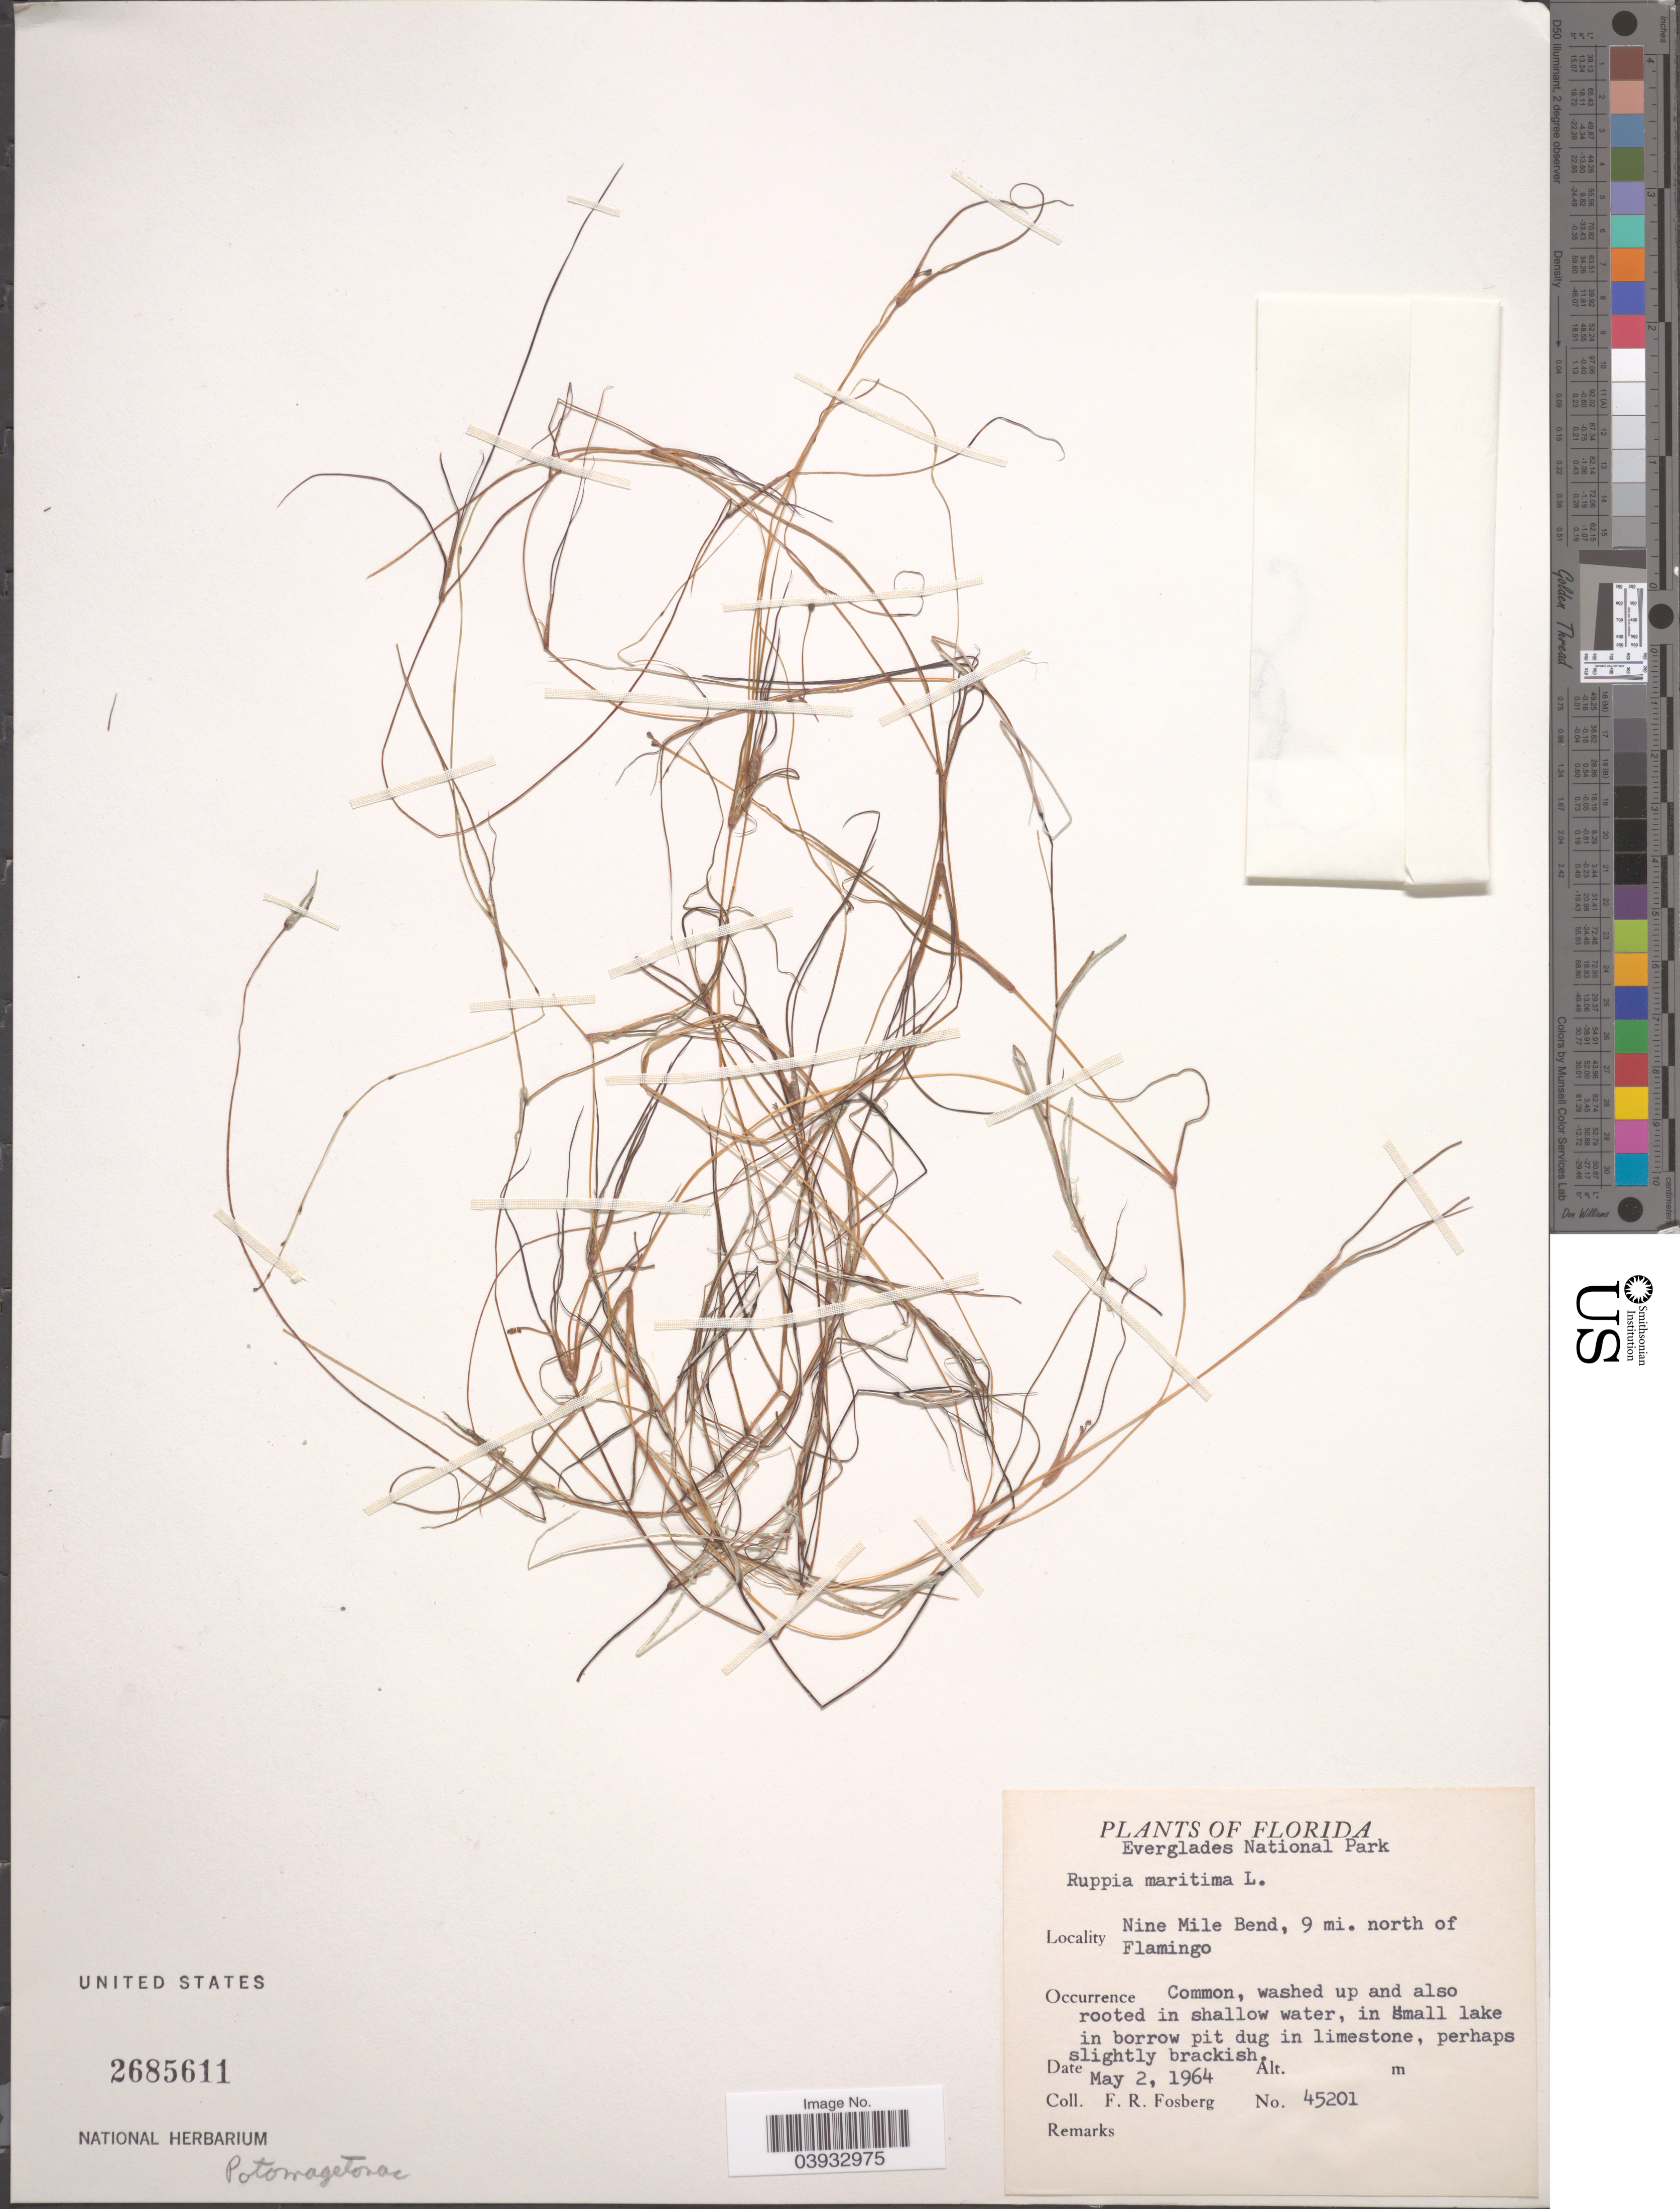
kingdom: Plantae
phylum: Tracheophyta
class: Liliopsida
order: Alismatales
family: Ruppiaceae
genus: Ruppia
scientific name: Ruppia maritima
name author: L.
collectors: F. R. Fosberg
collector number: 45201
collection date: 1964-05-02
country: United States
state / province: Florida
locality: Everglades National Park. Nine Mile Bend, 9 mi. north of Flamingo.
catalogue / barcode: US 2685611